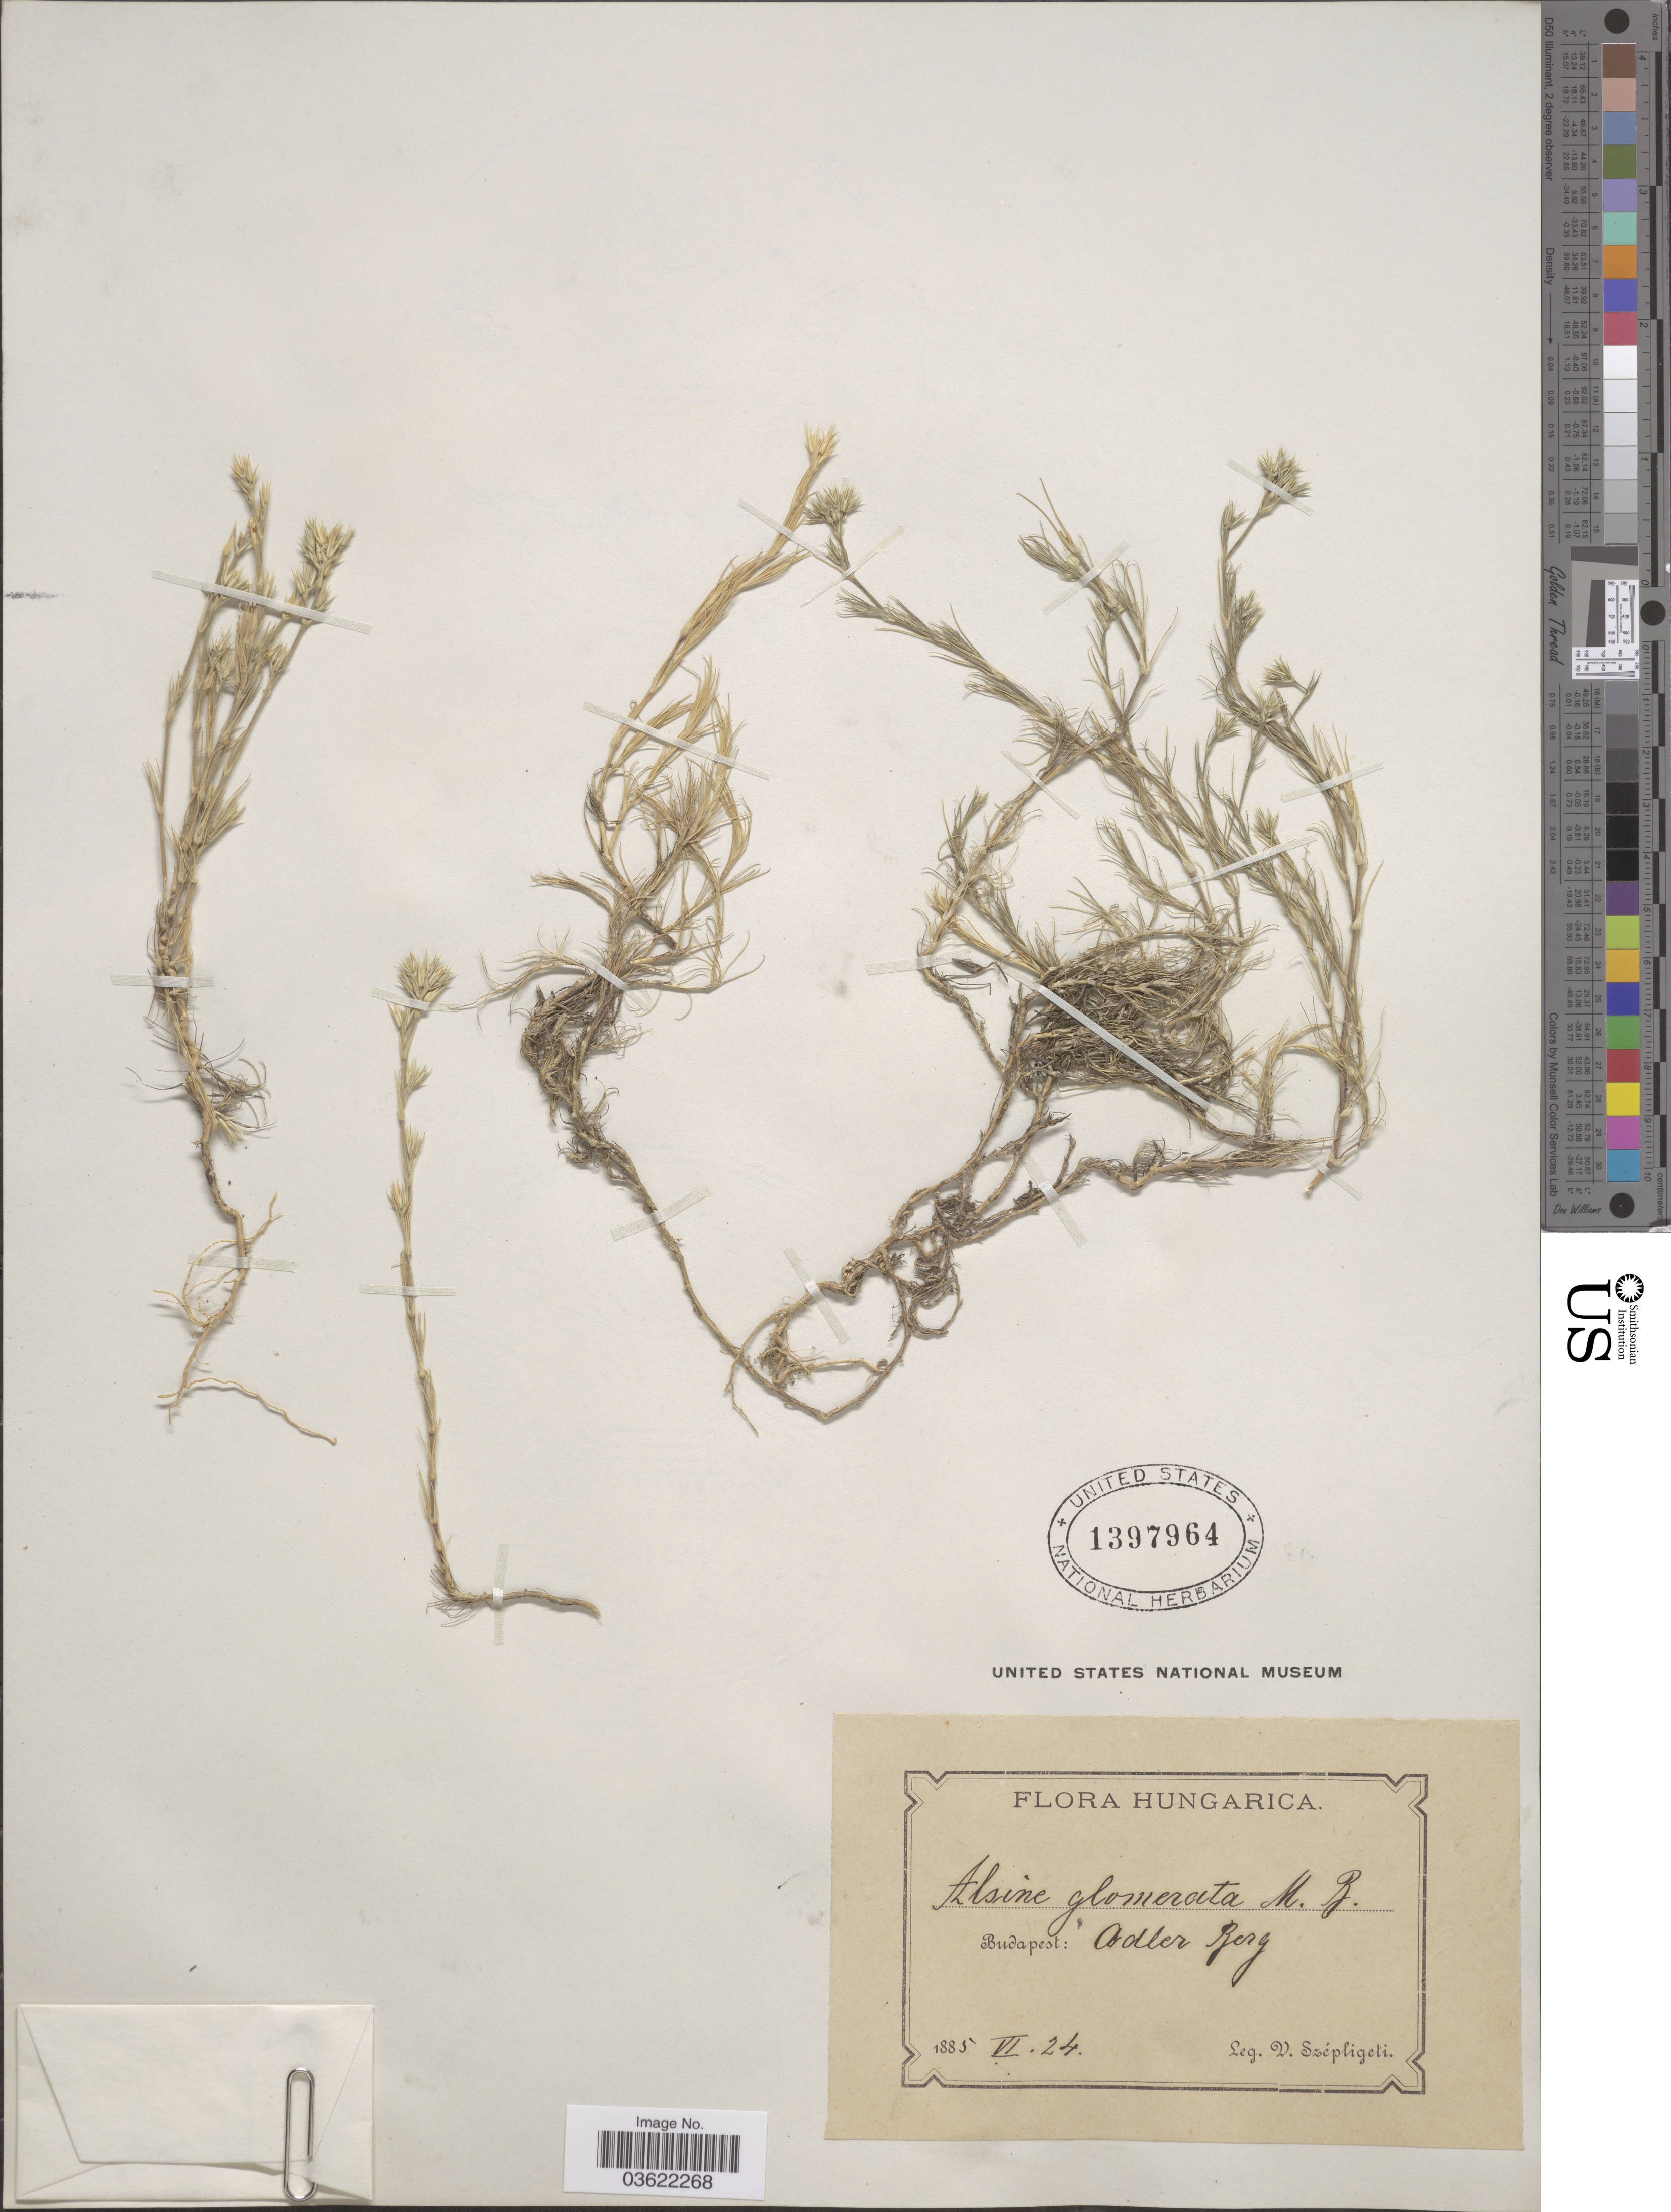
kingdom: Plantae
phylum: Tracheophyta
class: Magnoliopsida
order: Caryophyllales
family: Caryophyllaceae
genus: Arenaria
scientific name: Arenaria glomerata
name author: M. Bieb.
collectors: W. Szépligeti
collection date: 1885-06-24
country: Hungary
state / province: Budapest, Capital District of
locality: Budapest: Adler Berg.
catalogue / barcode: US 1397964